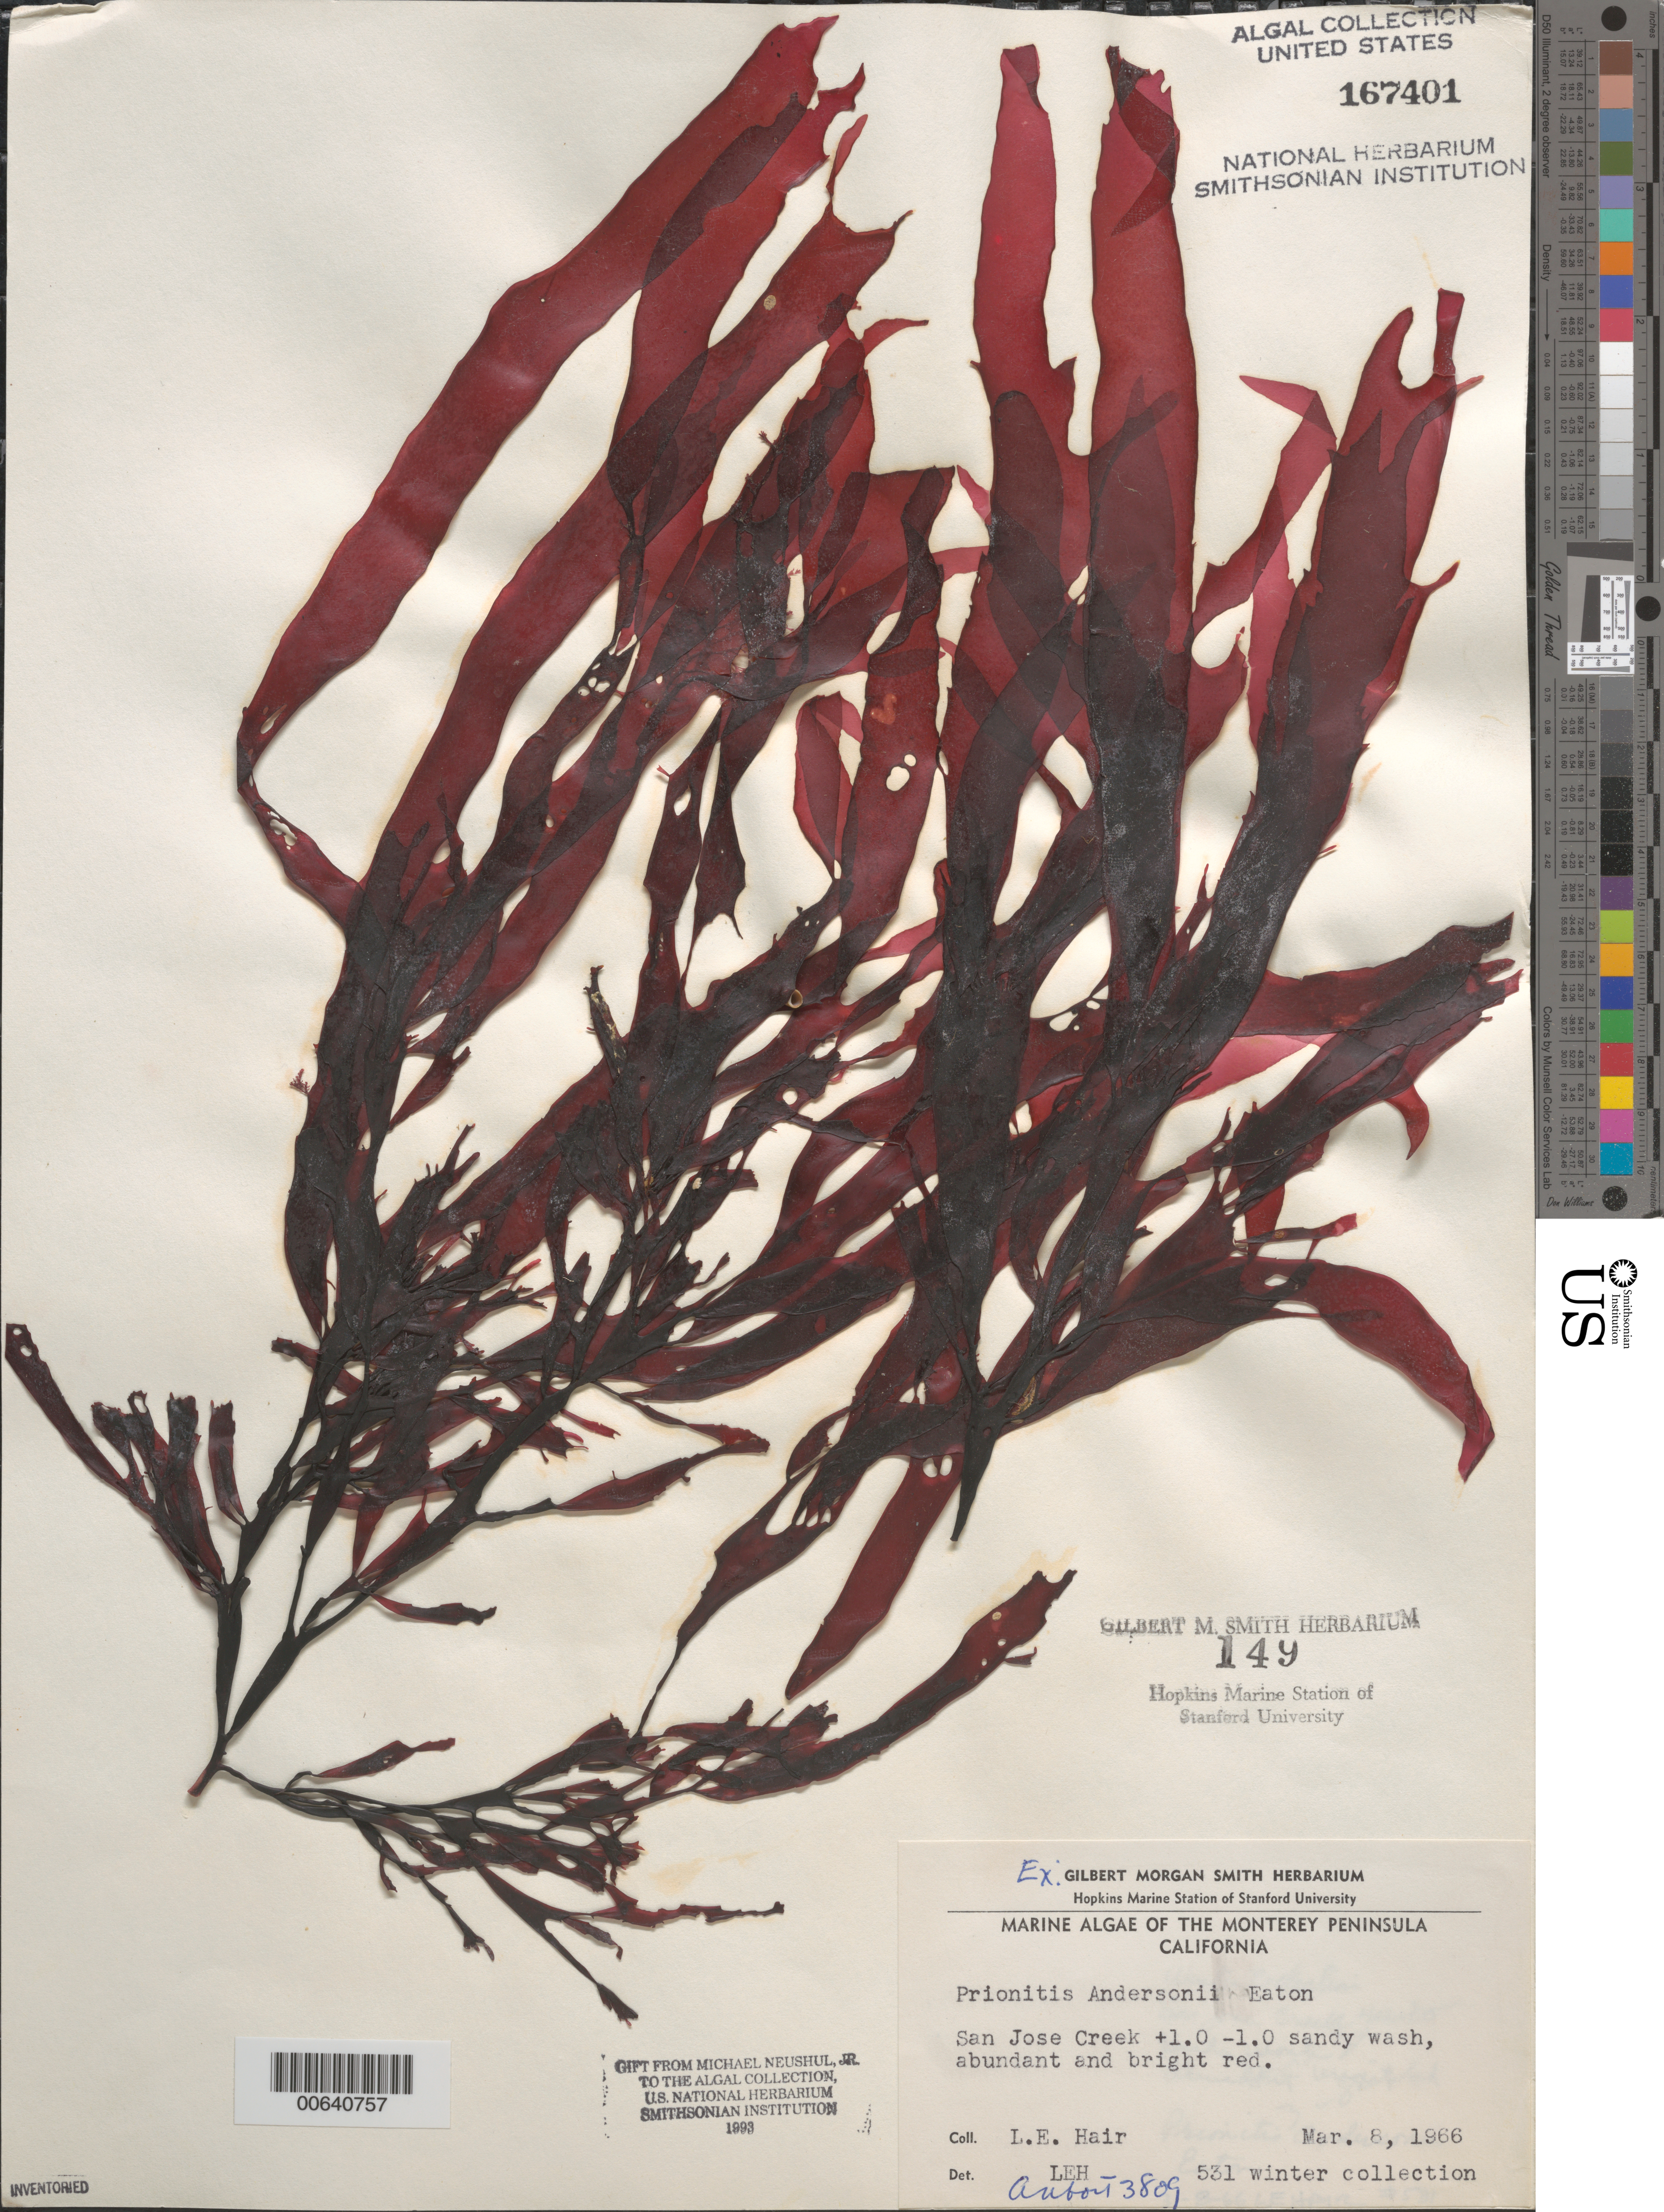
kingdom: Plantae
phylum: Rhodophyta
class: Florideophyceae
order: Cryptonemiales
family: Cryptonemiaceae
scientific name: Prionitis sternbergii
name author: (C. Agardh) J. Agardh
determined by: Algae name updating Project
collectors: L. Hair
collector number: LEH 531 & IAA 3809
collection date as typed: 08 Mar 1966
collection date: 1966-03-08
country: United States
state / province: California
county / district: Monterey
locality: San Jose Creek, Monterey Peninsula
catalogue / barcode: US 167401